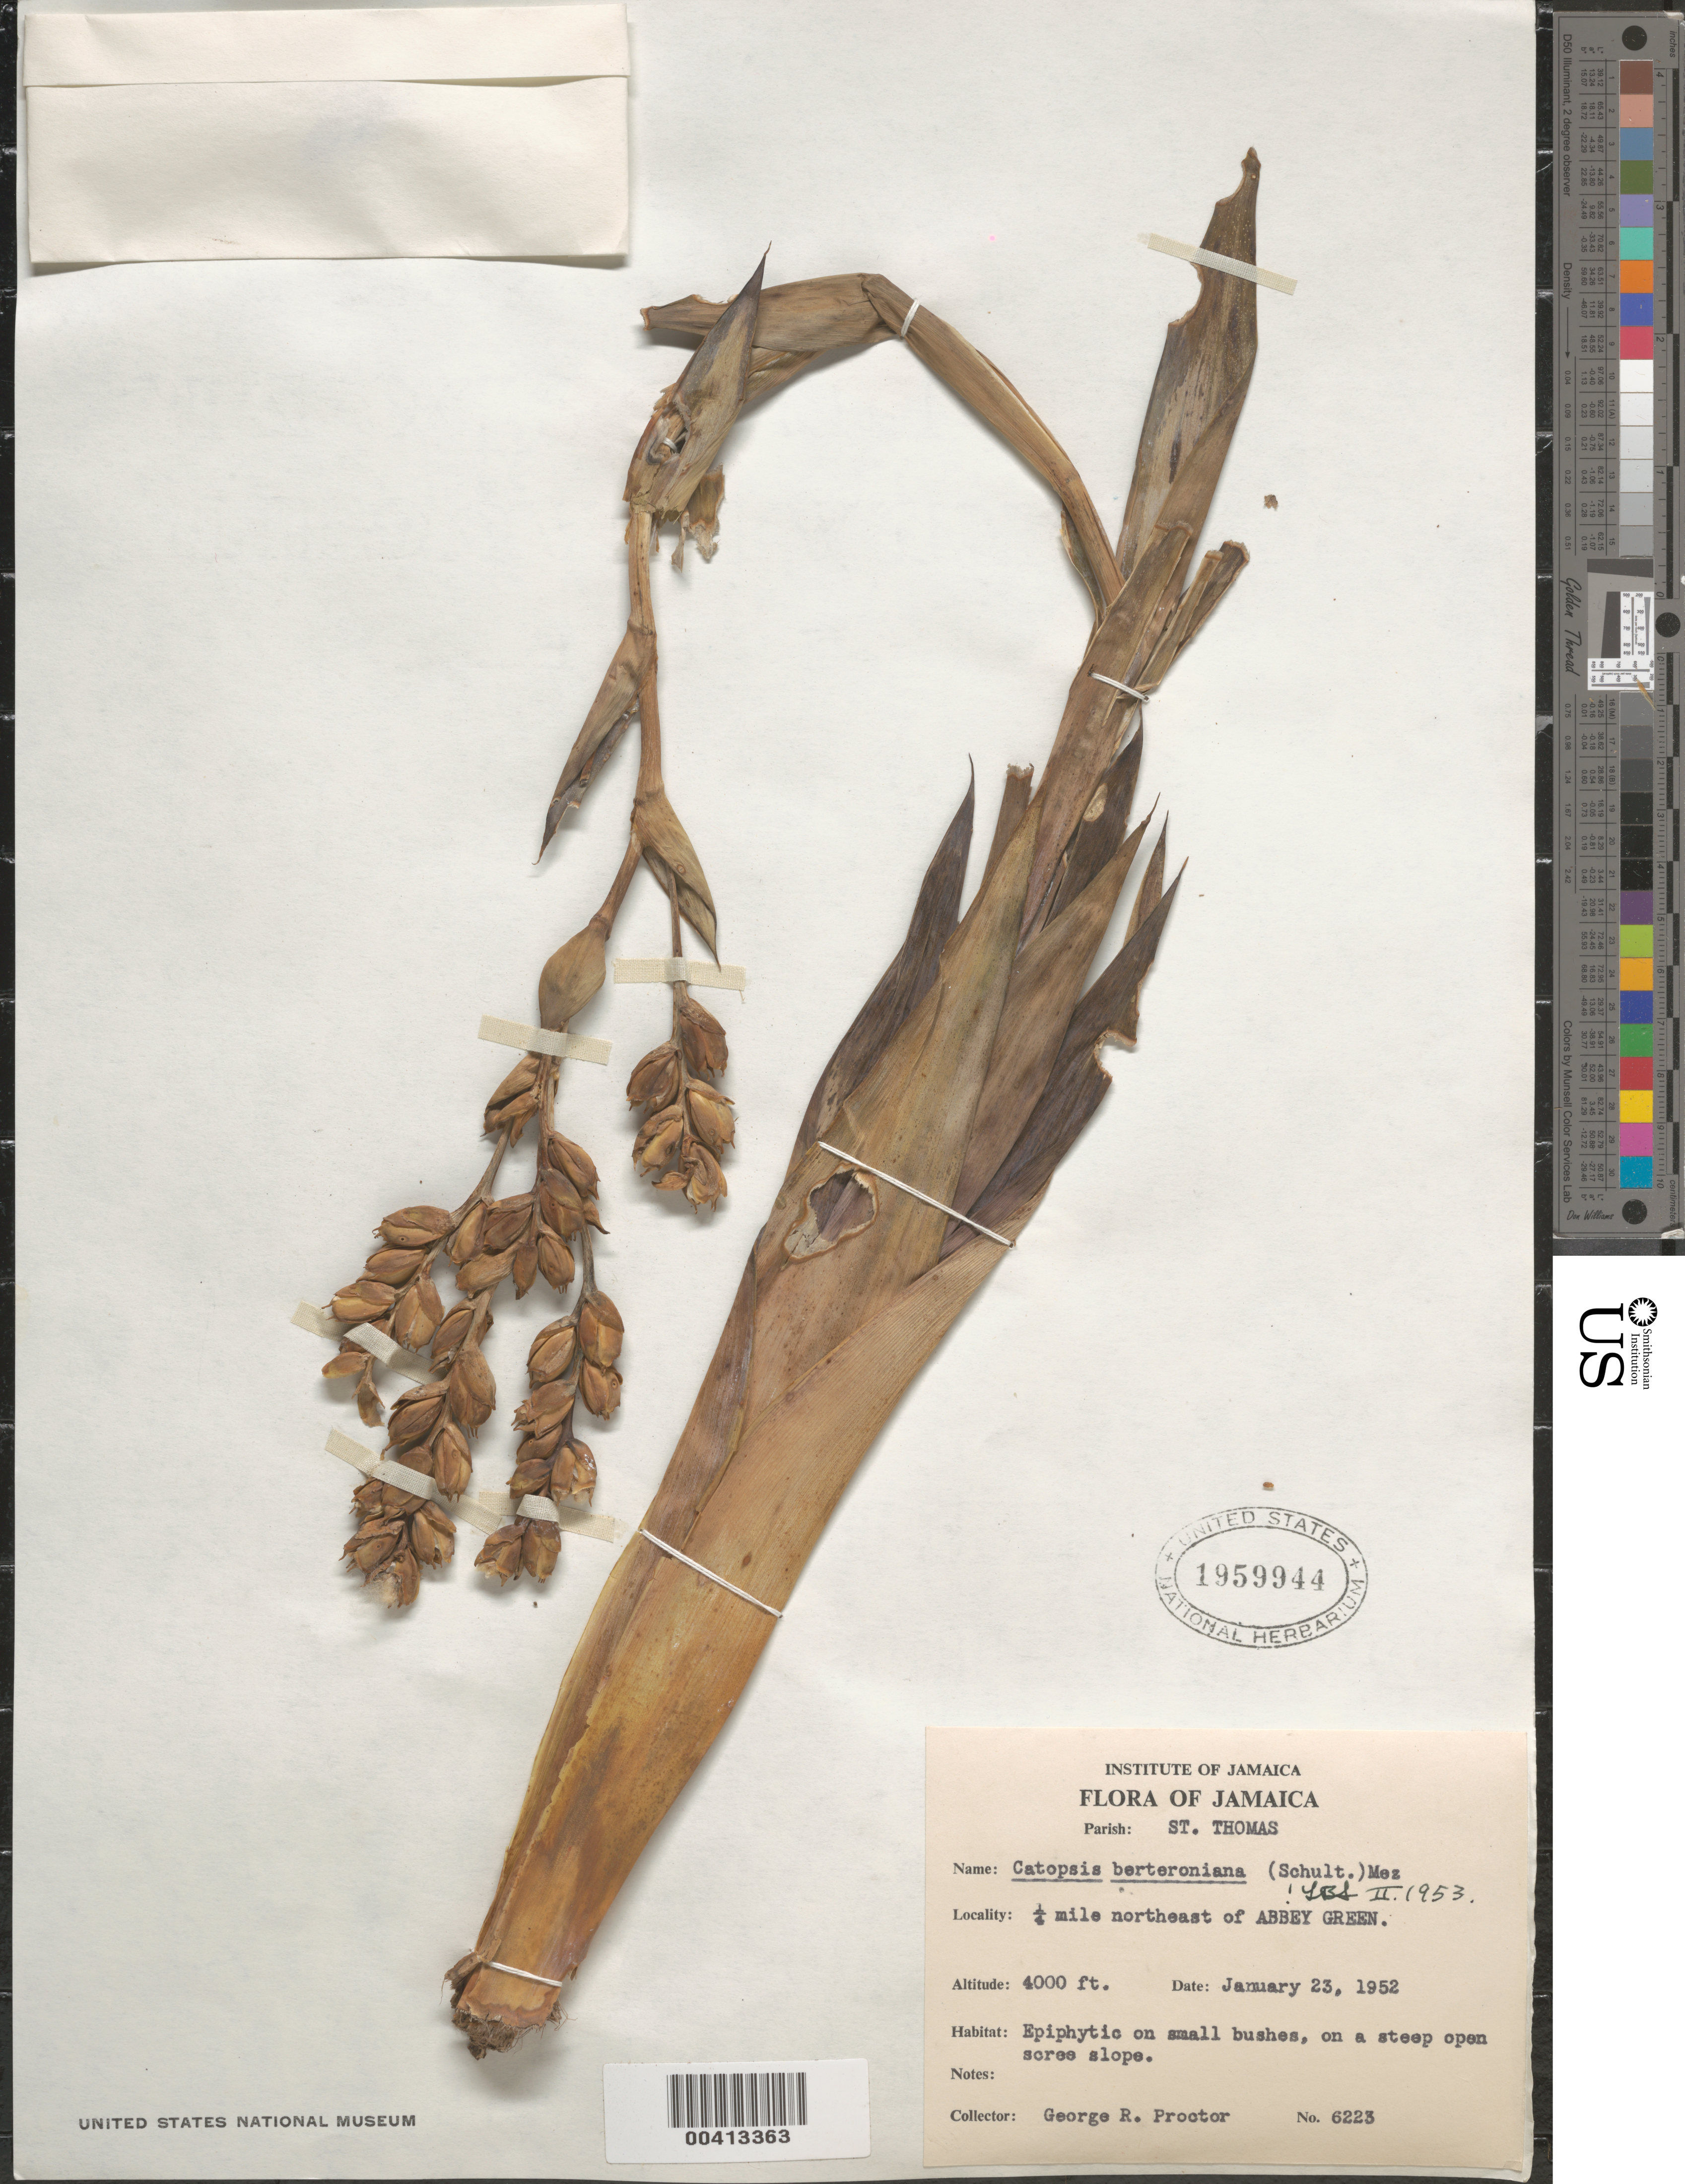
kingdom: Plantae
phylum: Tracheophyta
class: Liliopsida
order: Poales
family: Bromeliaceae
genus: Catopsis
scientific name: Catopsis berteroniana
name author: (Schult. & Schult. f.) Mez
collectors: G. R. Proctor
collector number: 6223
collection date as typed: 23 Jan 1952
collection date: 1952-01-23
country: Jamaica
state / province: Saint Thomas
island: Greater Antilles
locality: .25 mile ne of abbey green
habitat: On a steep open scree slope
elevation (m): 1219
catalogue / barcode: US 1959944